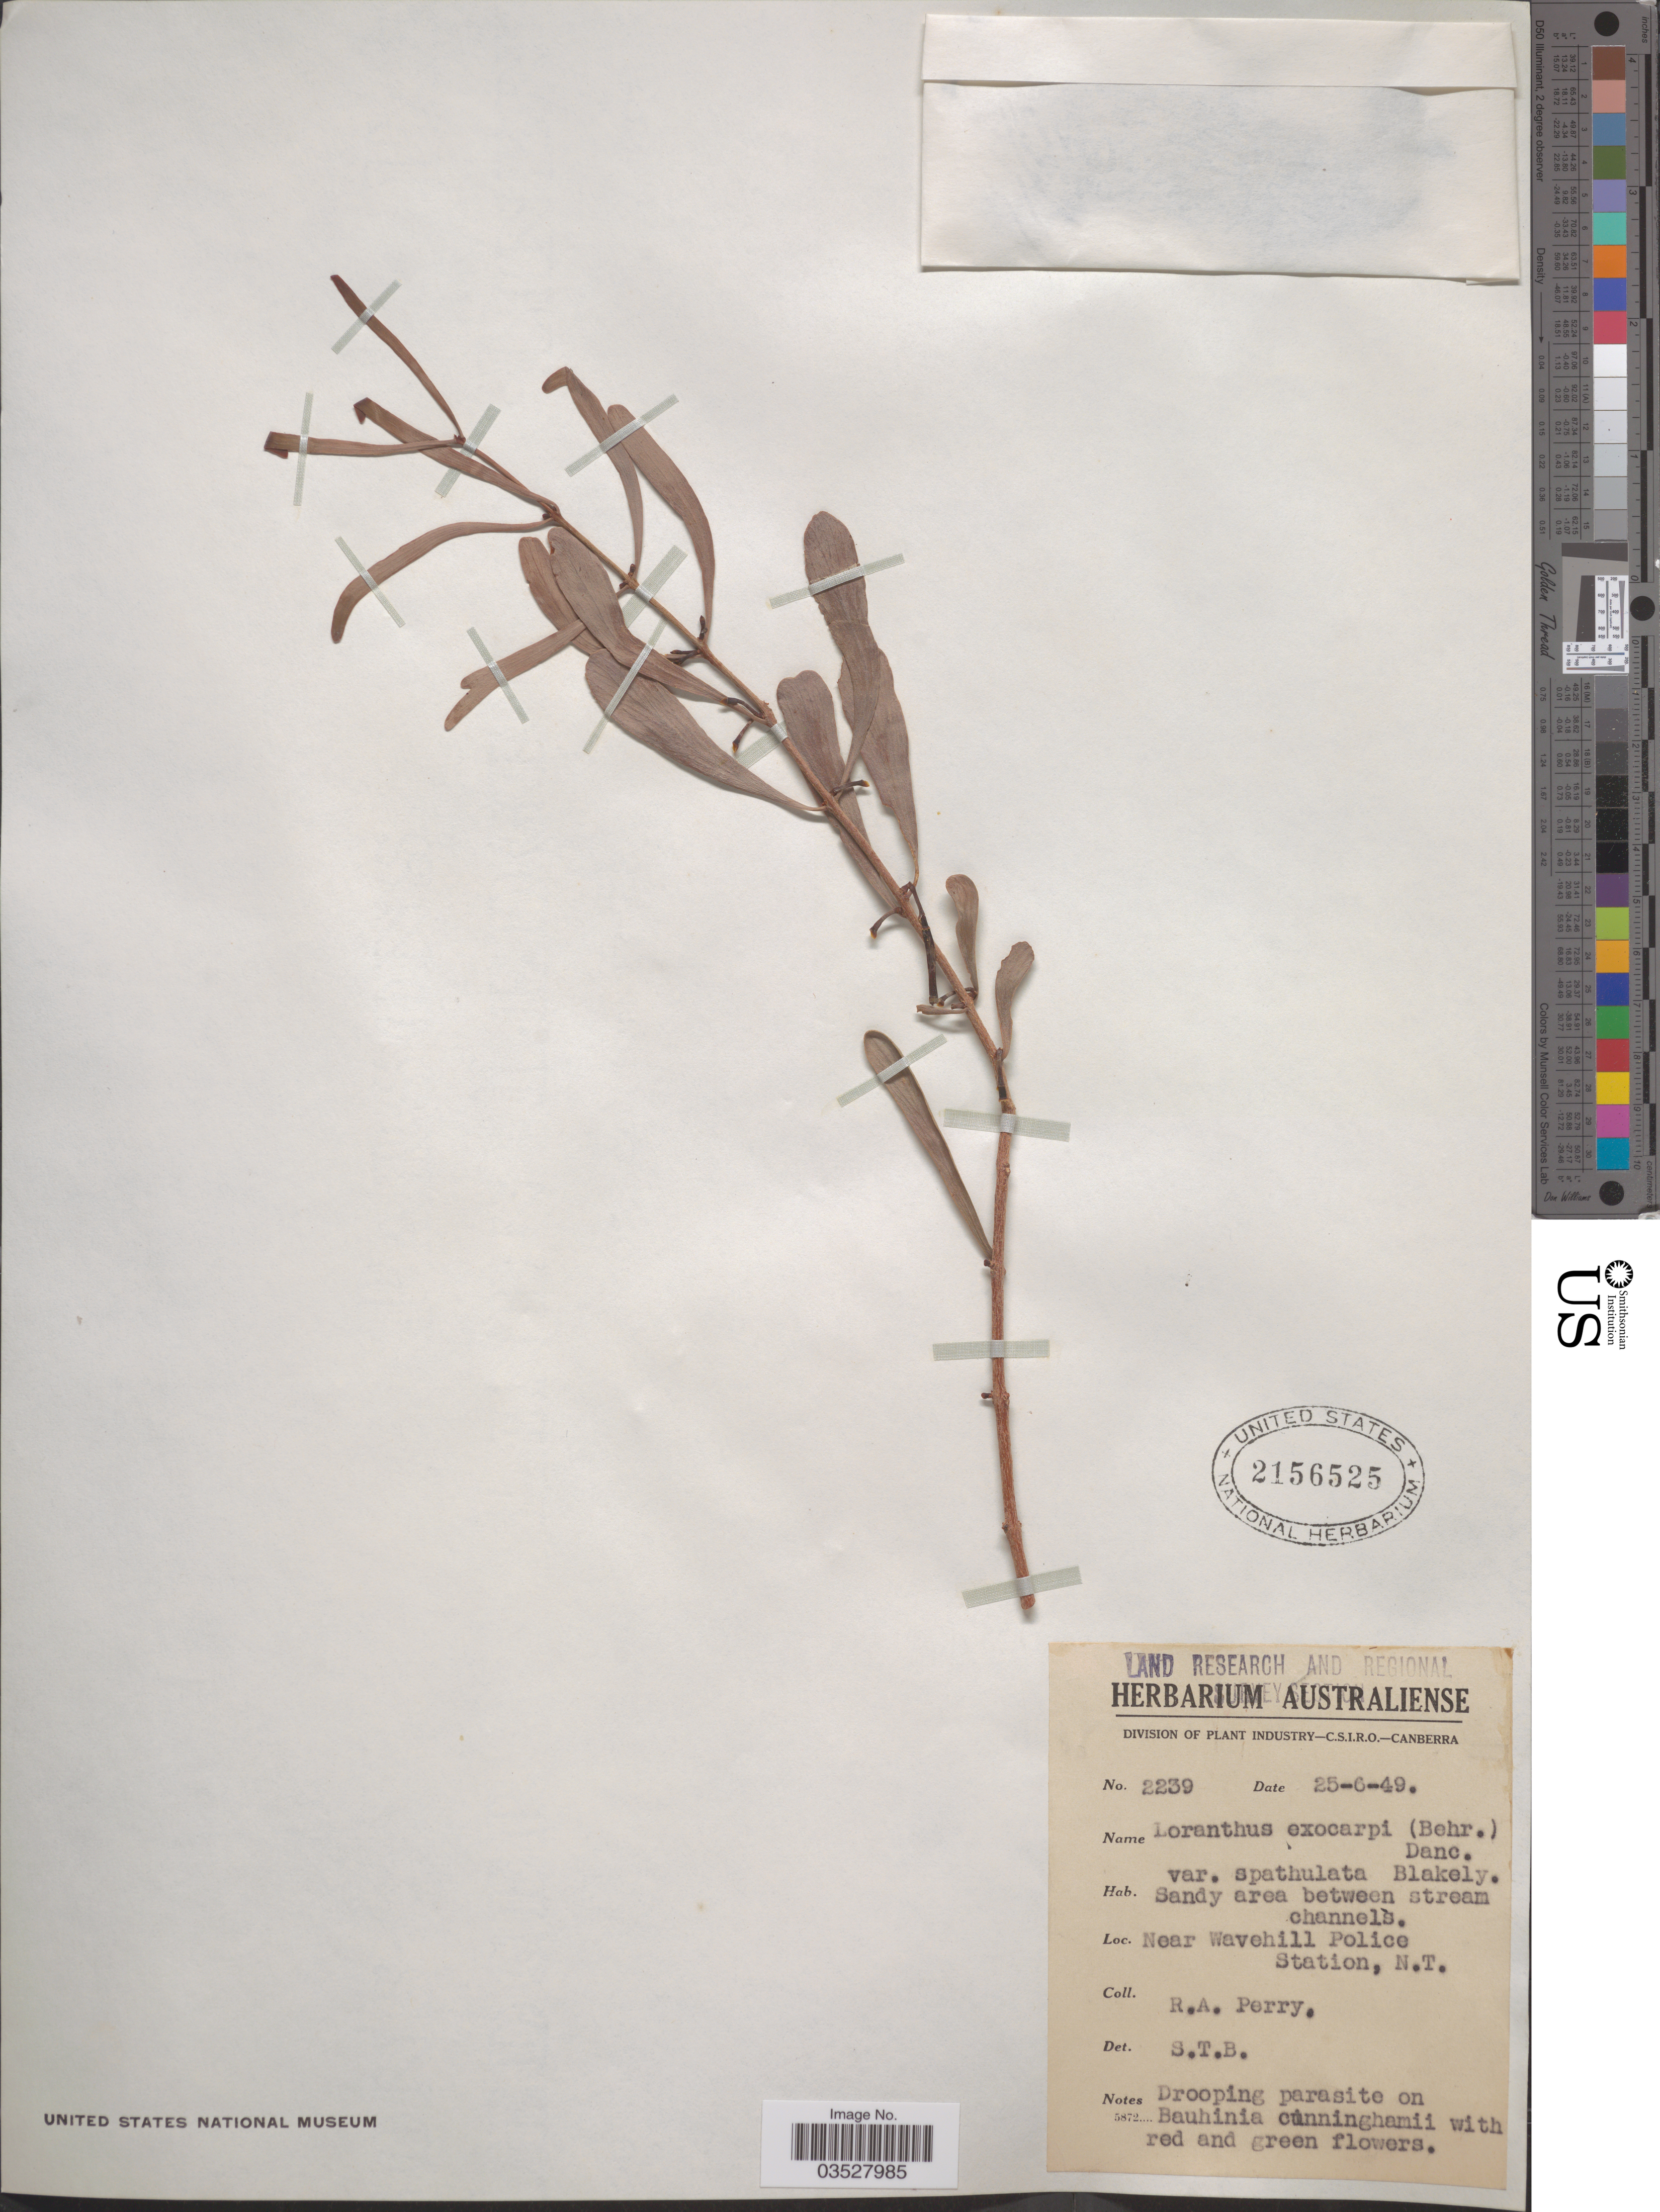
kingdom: Plantae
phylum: Tracheophyta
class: Magnoliopsida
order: Santalales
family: Loranthaceae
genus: Lysiana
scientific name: Lysiana exocarpi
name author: Tiegh.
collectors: Perry, R. A.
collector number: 2239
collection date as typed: Transcribed d/m/y: 25/6/49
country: Australia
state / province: Northern Territory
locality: Near Wavehill Police Station, N.T.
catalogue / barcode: US 2156525